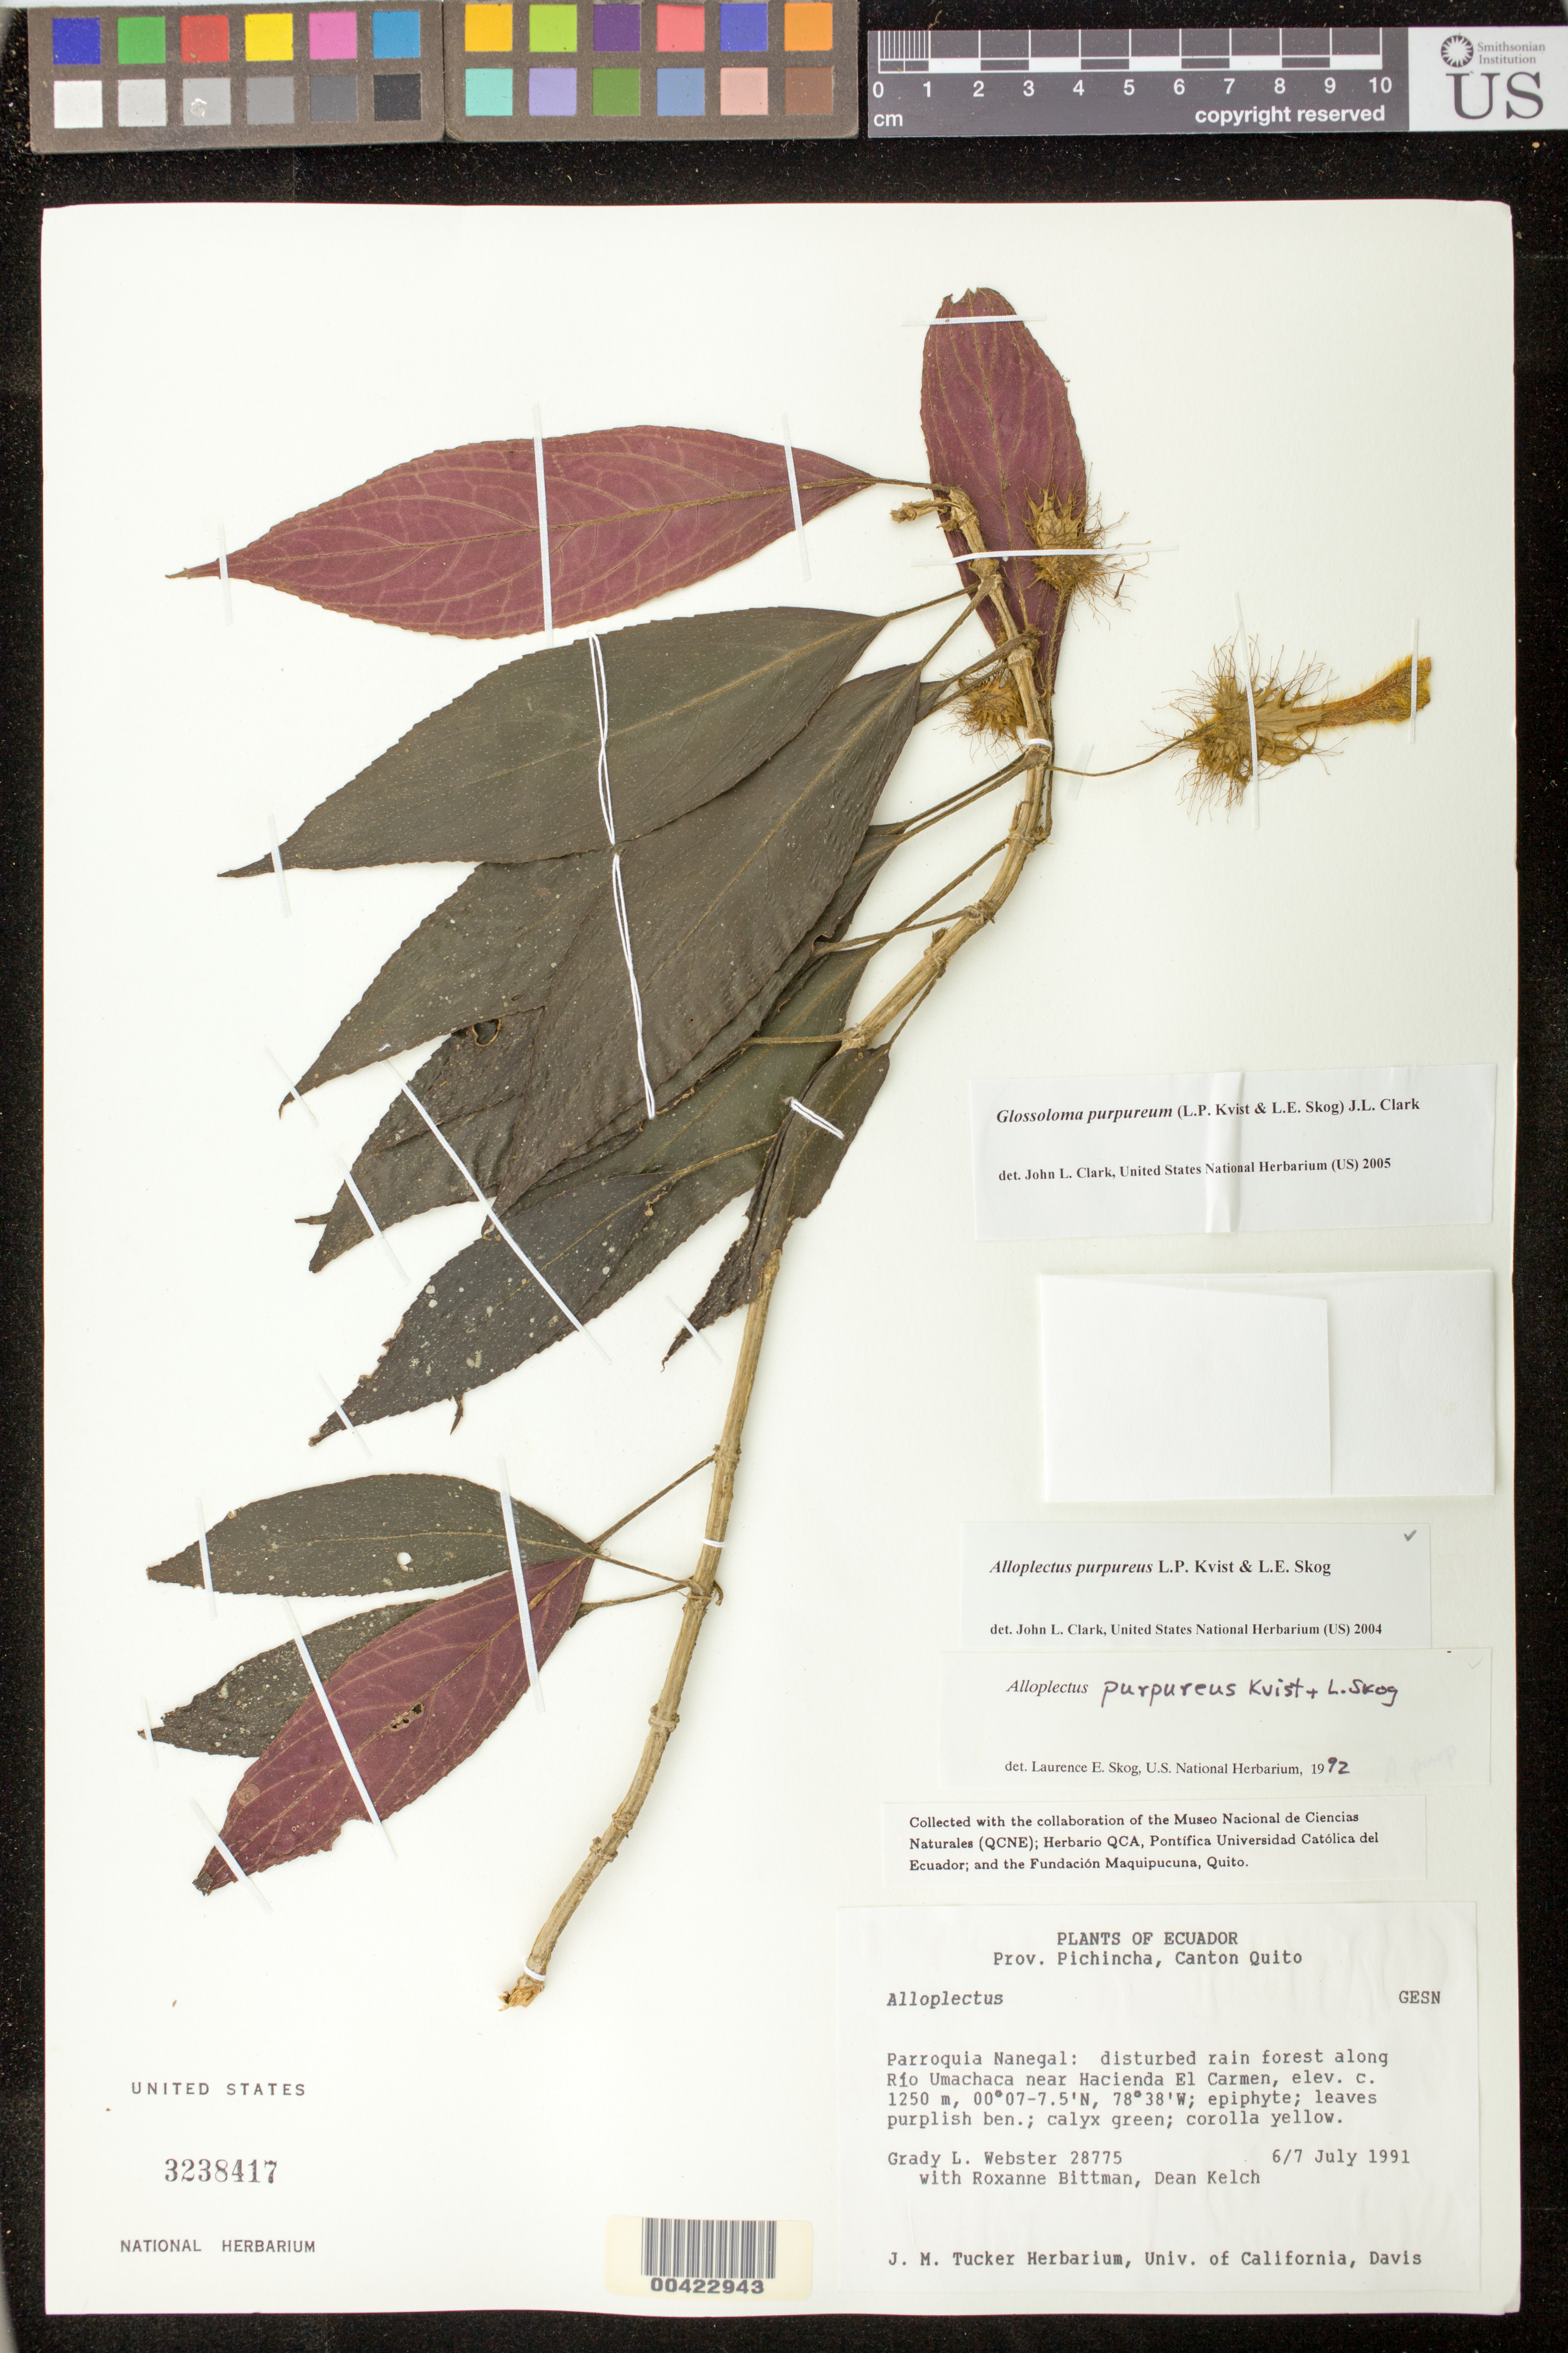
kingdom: Plantae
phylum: Tracheophyta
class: Magnoliopsida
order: Lamiales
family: Gesneriaceae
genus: Glossoloma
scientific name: Glossoloma purpureum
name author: (L.P. Kvist & L.E. Skog) J.L. Clark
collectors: G. L. Webster, R. Bittman & D. Kelch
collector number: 28775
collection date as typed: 6-7 Jul 1991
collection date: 1991-07-06/1991-07-07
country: Ecuador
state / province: Pichincha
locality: Canton Quito, Parroquia Nanegal, along Río Umachaca, near Hacienda El Carmen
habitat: disturbed rain forest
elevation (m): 1250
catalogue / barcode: US 3238417